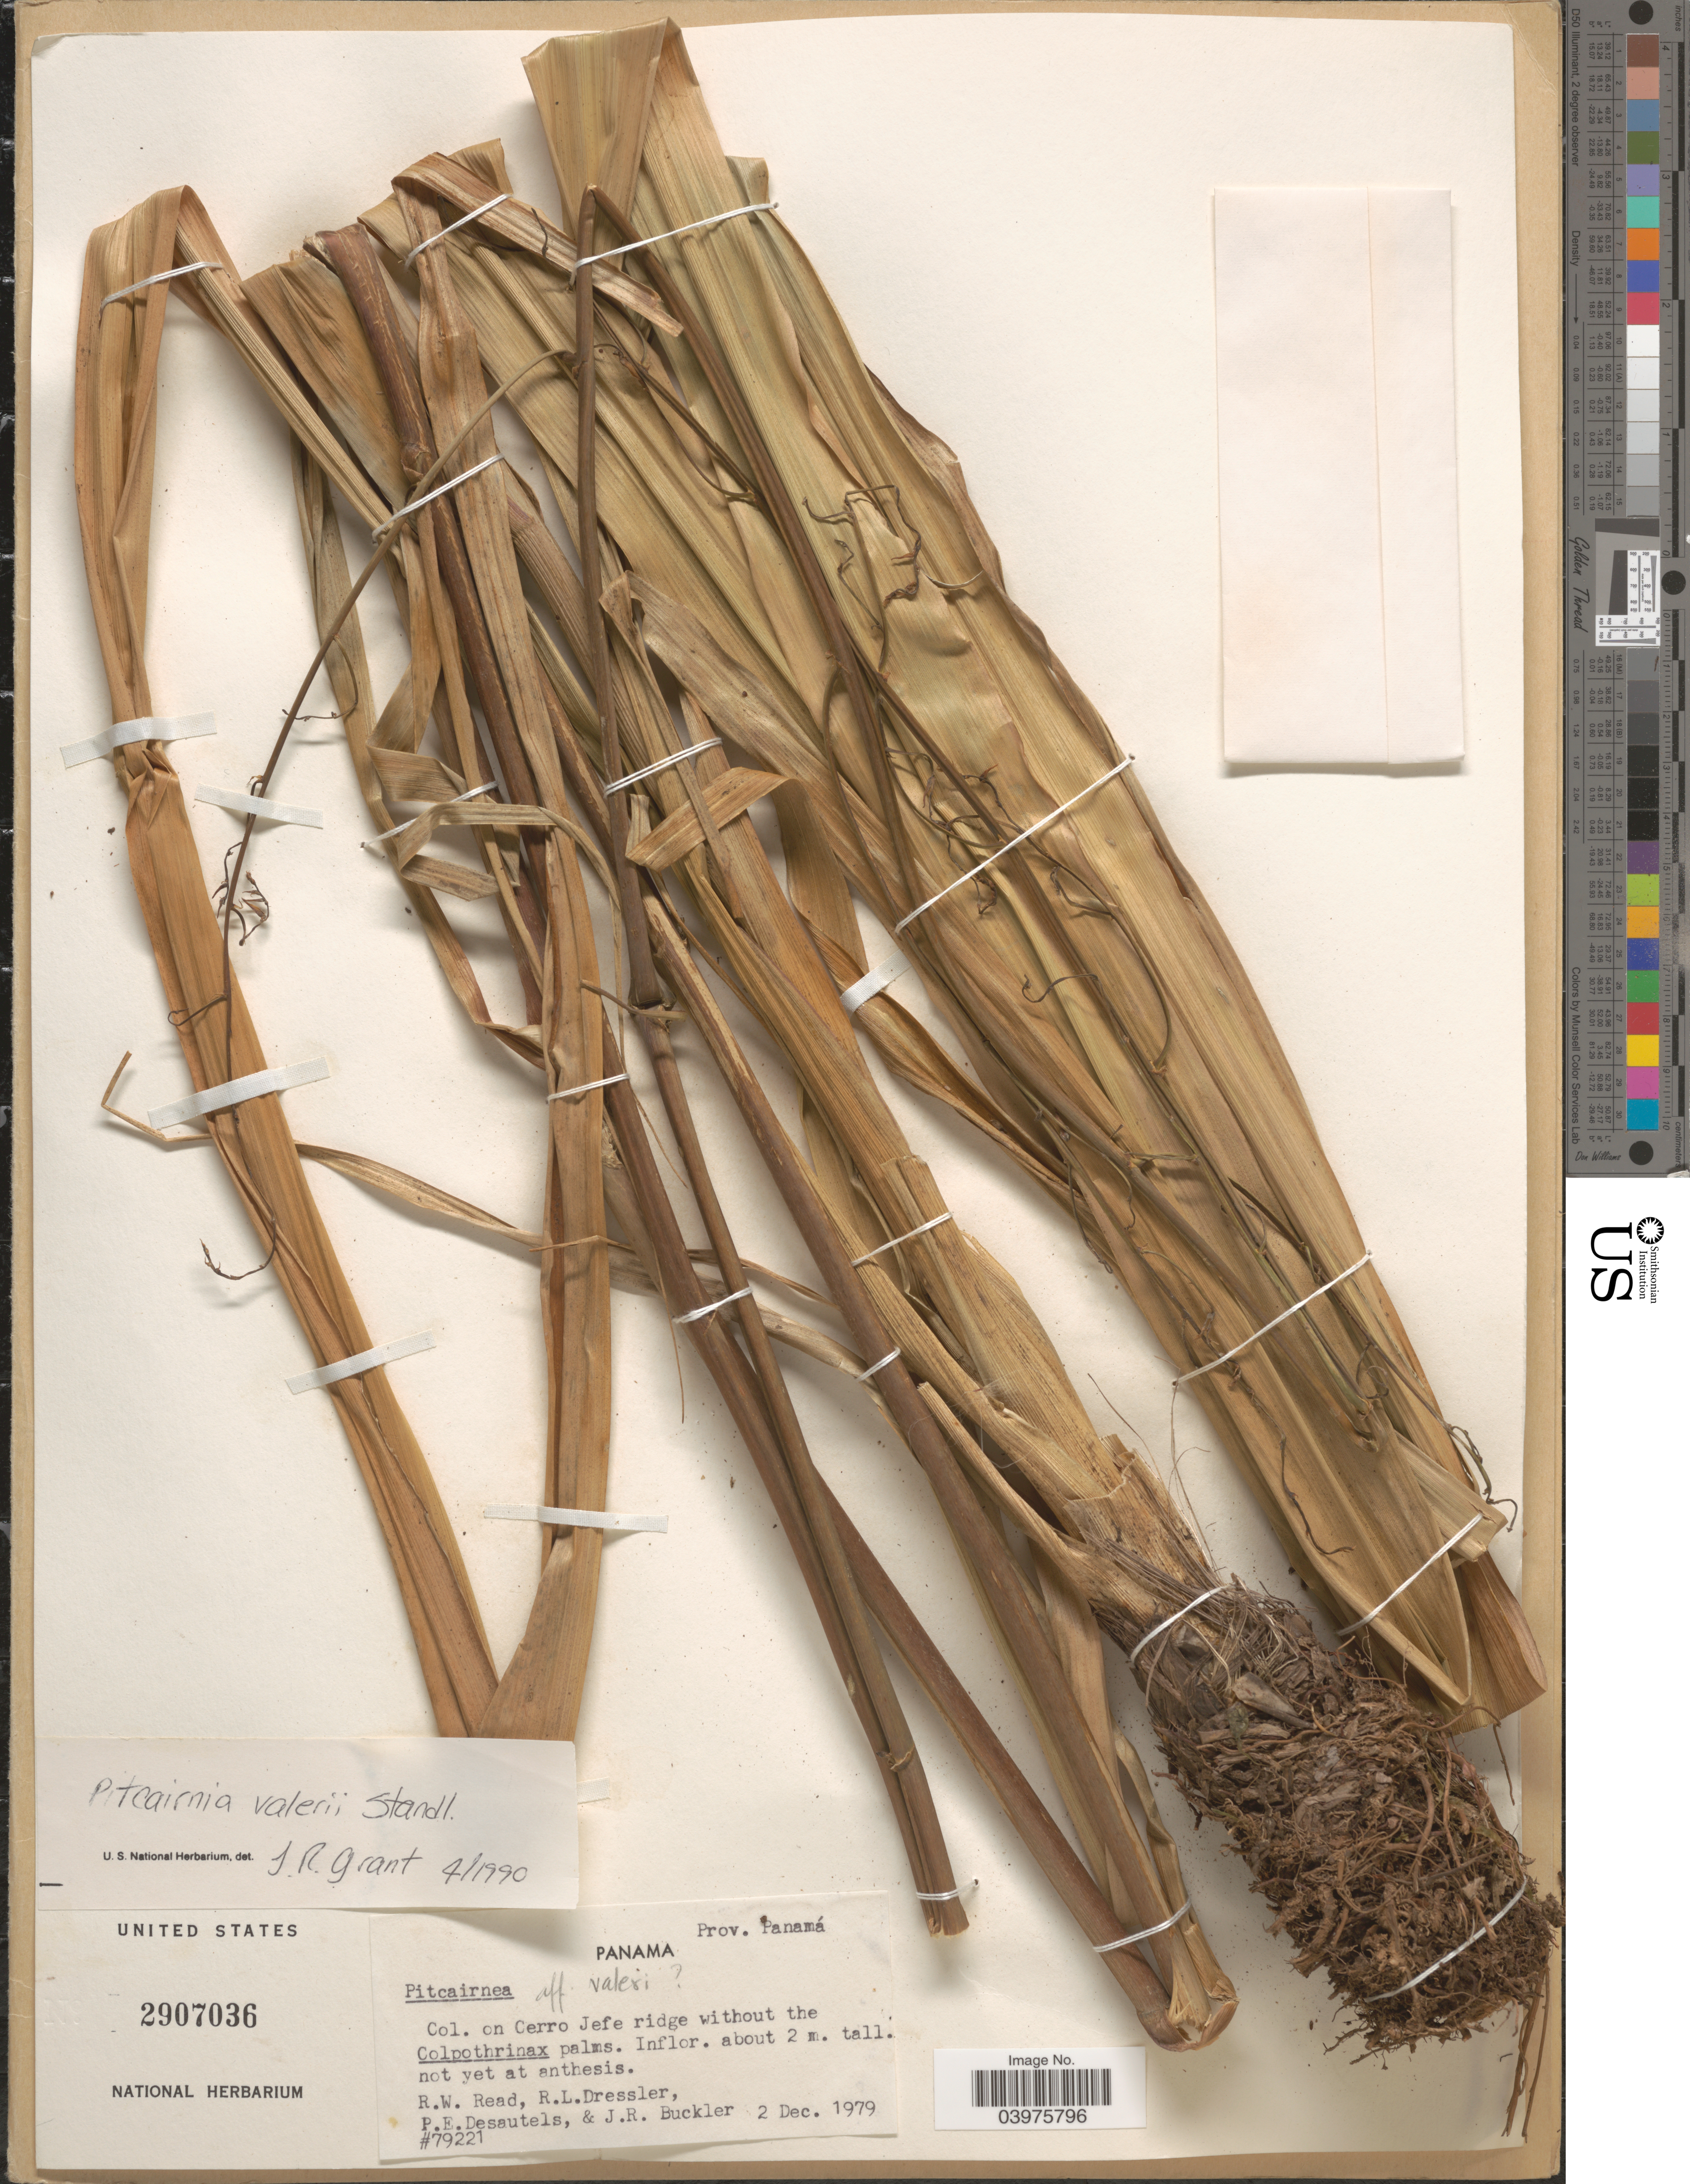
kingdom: Plantae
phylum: Tracheophyta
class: Liliopsida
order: Poales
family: Bromeliaceae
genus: Pitcairnia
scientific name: Pitcairnia valerii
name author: Standl.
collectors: R. W. Read, R. Dressler, P. Desautels & J. Buckler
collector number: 79221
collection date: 1979-12-02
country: Panama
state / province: Panamá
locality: On Cerro Jefe ridge..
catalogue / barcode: US 2907036